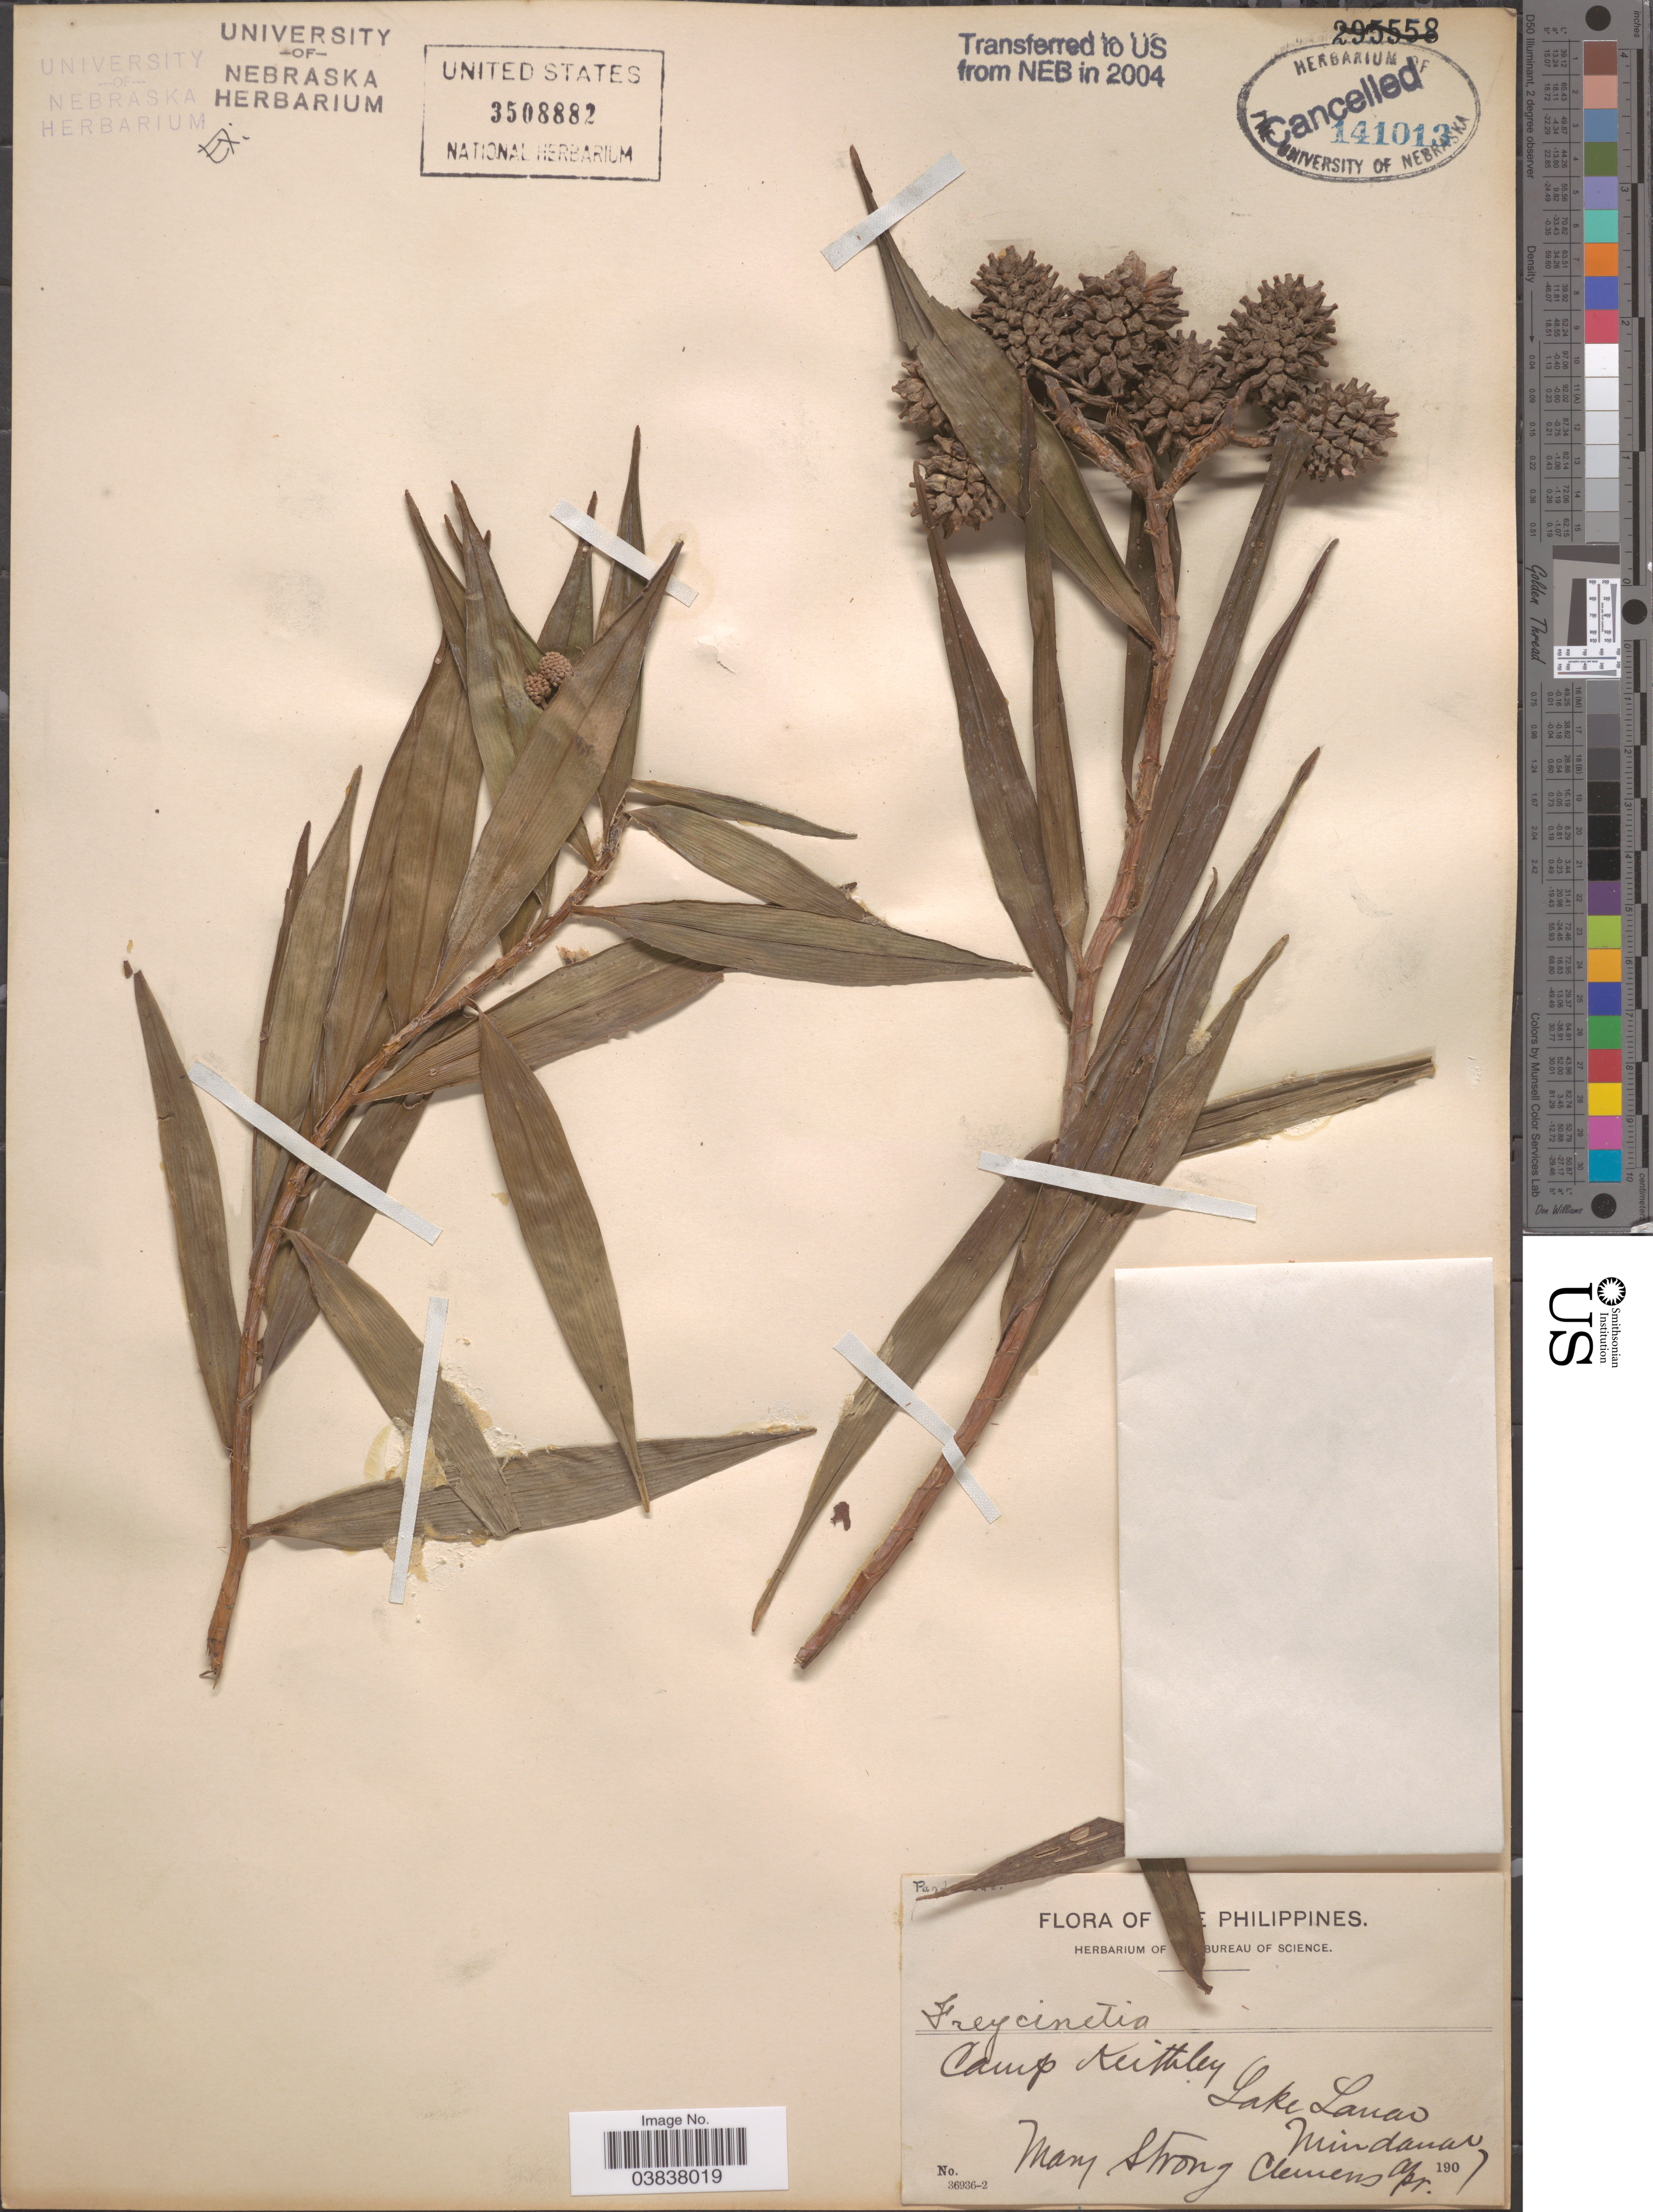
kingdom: Plantae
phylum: Tracheophyta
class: Liliopsida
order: Pandanales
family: Pandanaceae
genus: Freycinetia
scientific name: Freycinetia sp.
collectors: M. S. Clemens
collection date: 1907-04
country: Philippines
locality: Camp Keithley. Lake Lanao. Mindanao.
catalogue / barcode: US 3508882